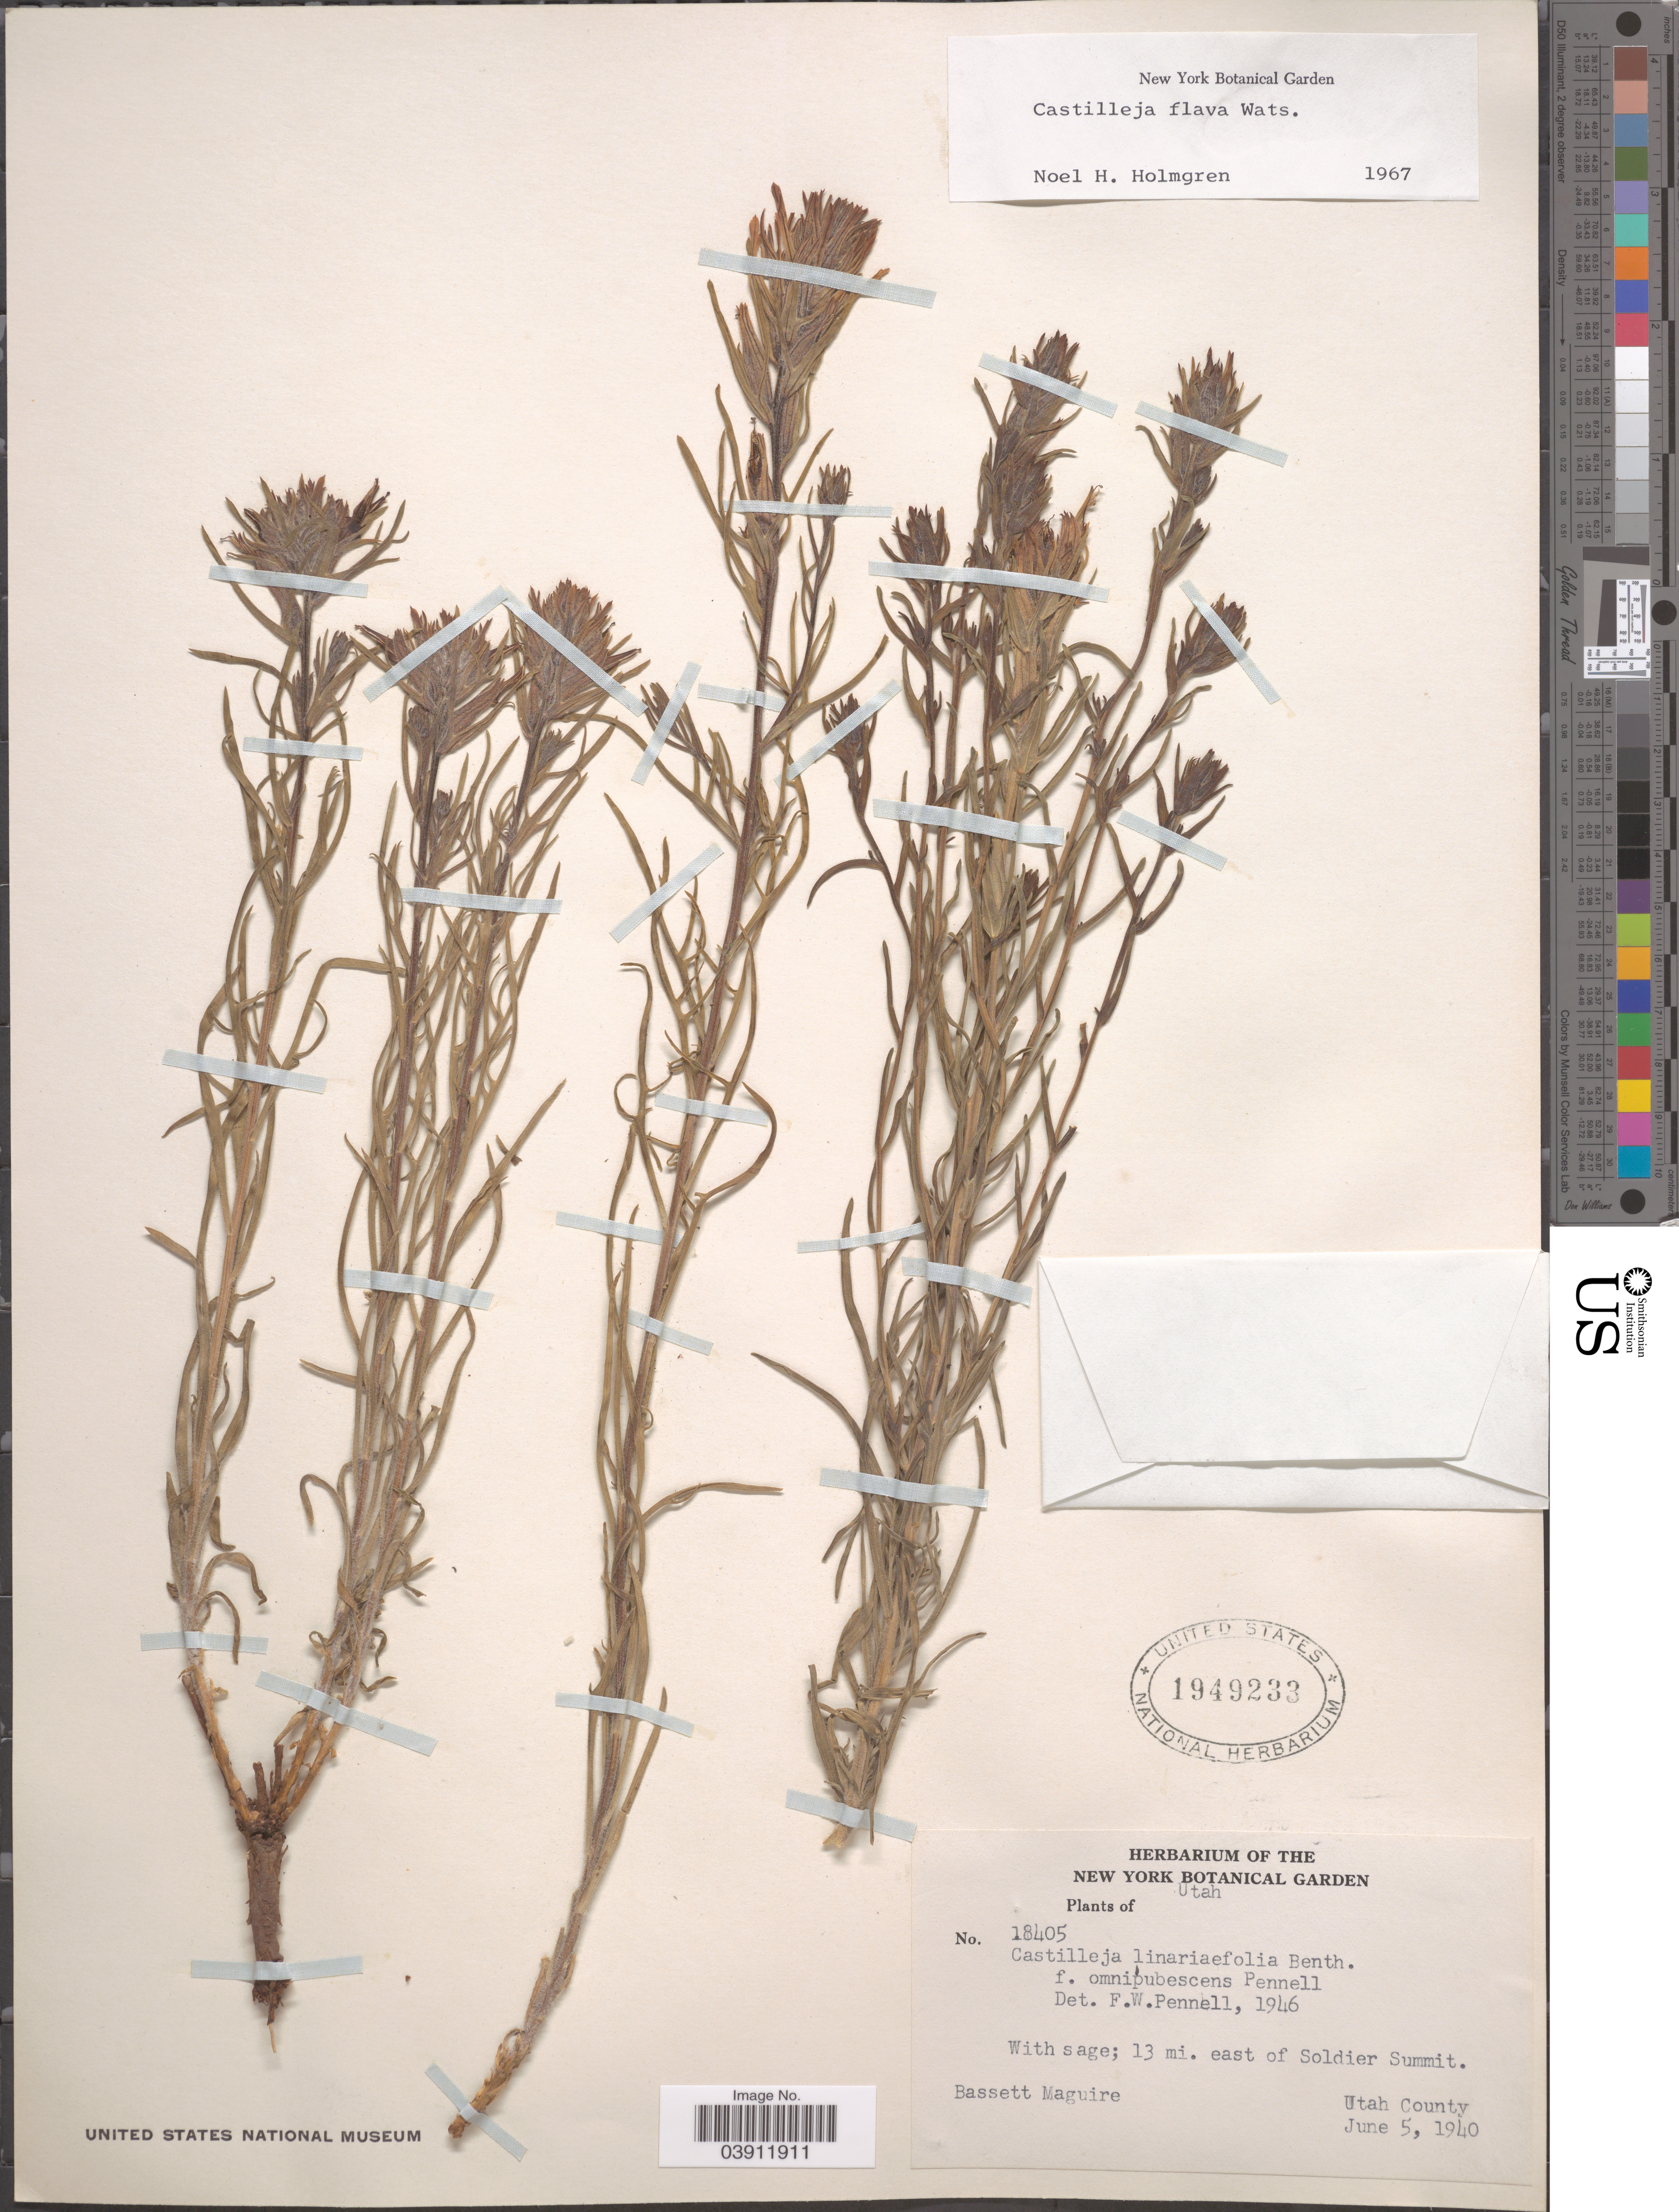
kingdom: Plantae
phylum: Tracheophyta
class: Magnoliopsida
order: Lamiales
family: Orobanchaceae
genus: Castilleja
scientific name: Castilleja flava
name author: S. Watson in C. King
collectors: B. Maguire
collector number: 18405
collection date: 1940-06-05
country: United States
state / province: Utah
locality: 13 mi. east of Soldier Summit. Utah County.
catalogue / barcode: US 1949233